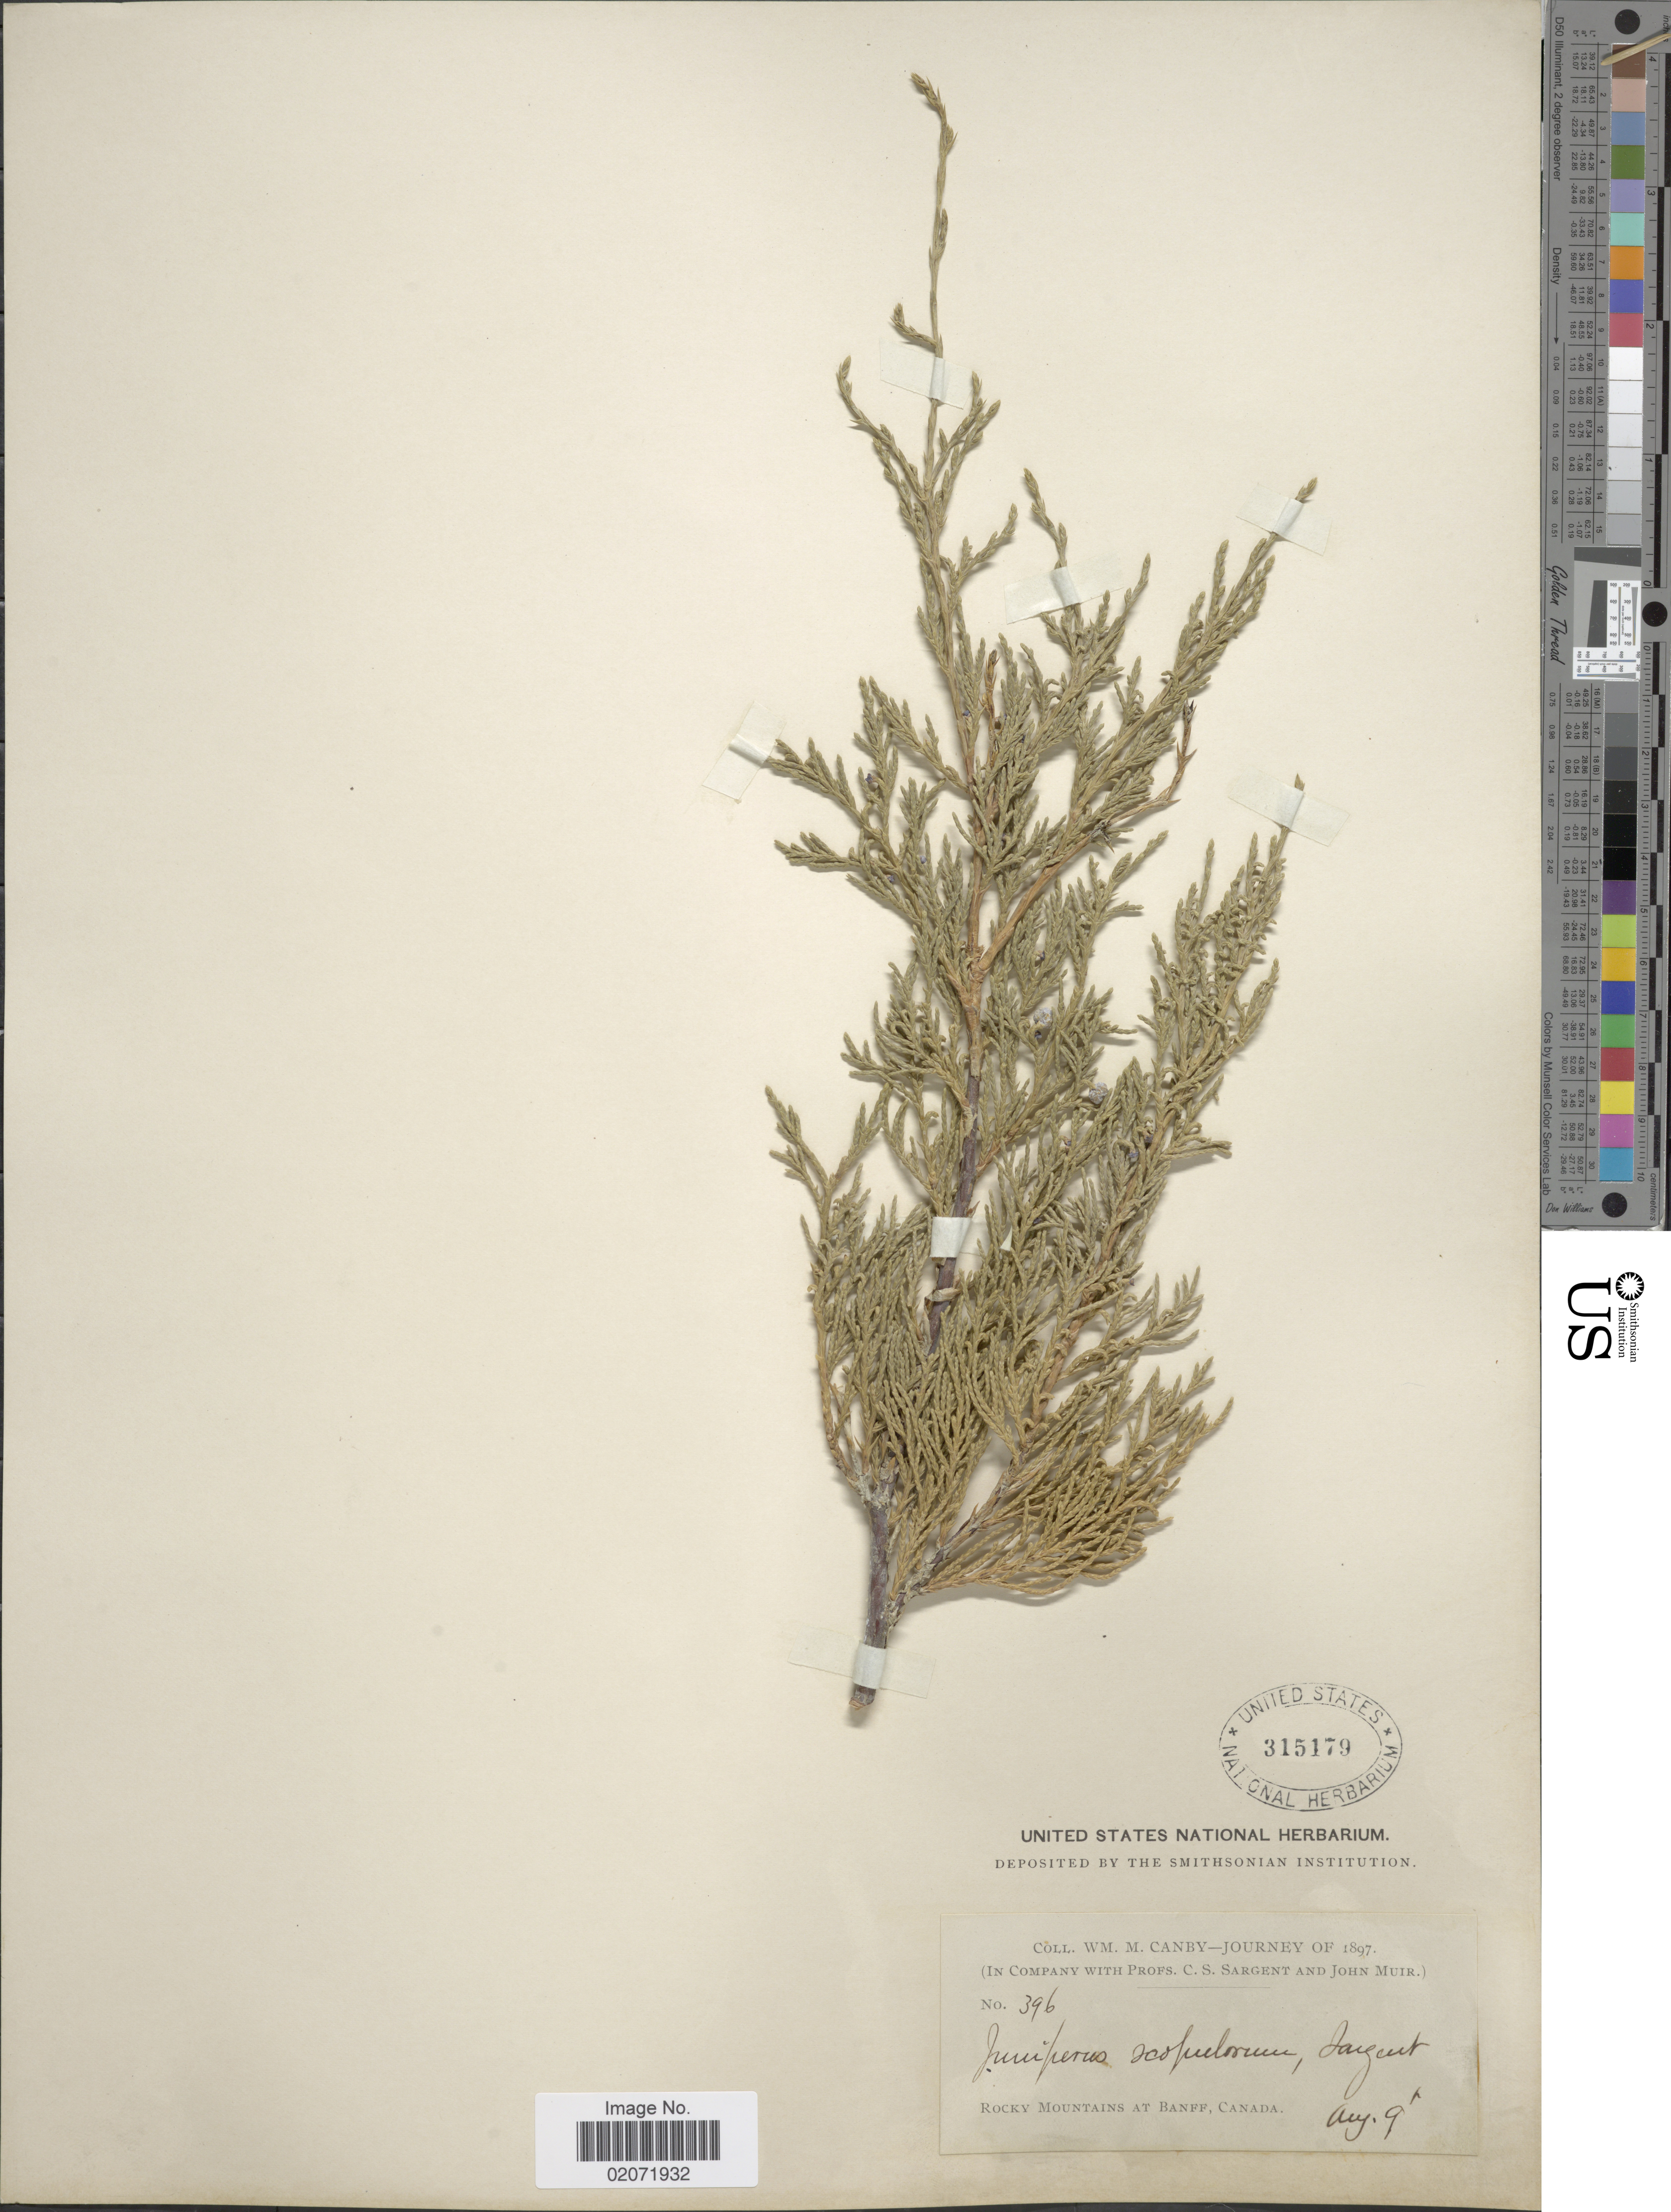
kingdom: Plantae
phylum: Tracheophyta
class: Pinopsida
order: Pinales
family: Cupressaceae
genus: Juniperus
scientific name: Juniperus scopulorum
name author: Sarg.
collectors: W. M. Canby, C. S. Sargent & J. Muir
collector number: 396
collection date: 1897-08-09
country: Canada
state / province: Alberta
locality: Rocky Mountains at Banff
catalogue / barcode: US 315179